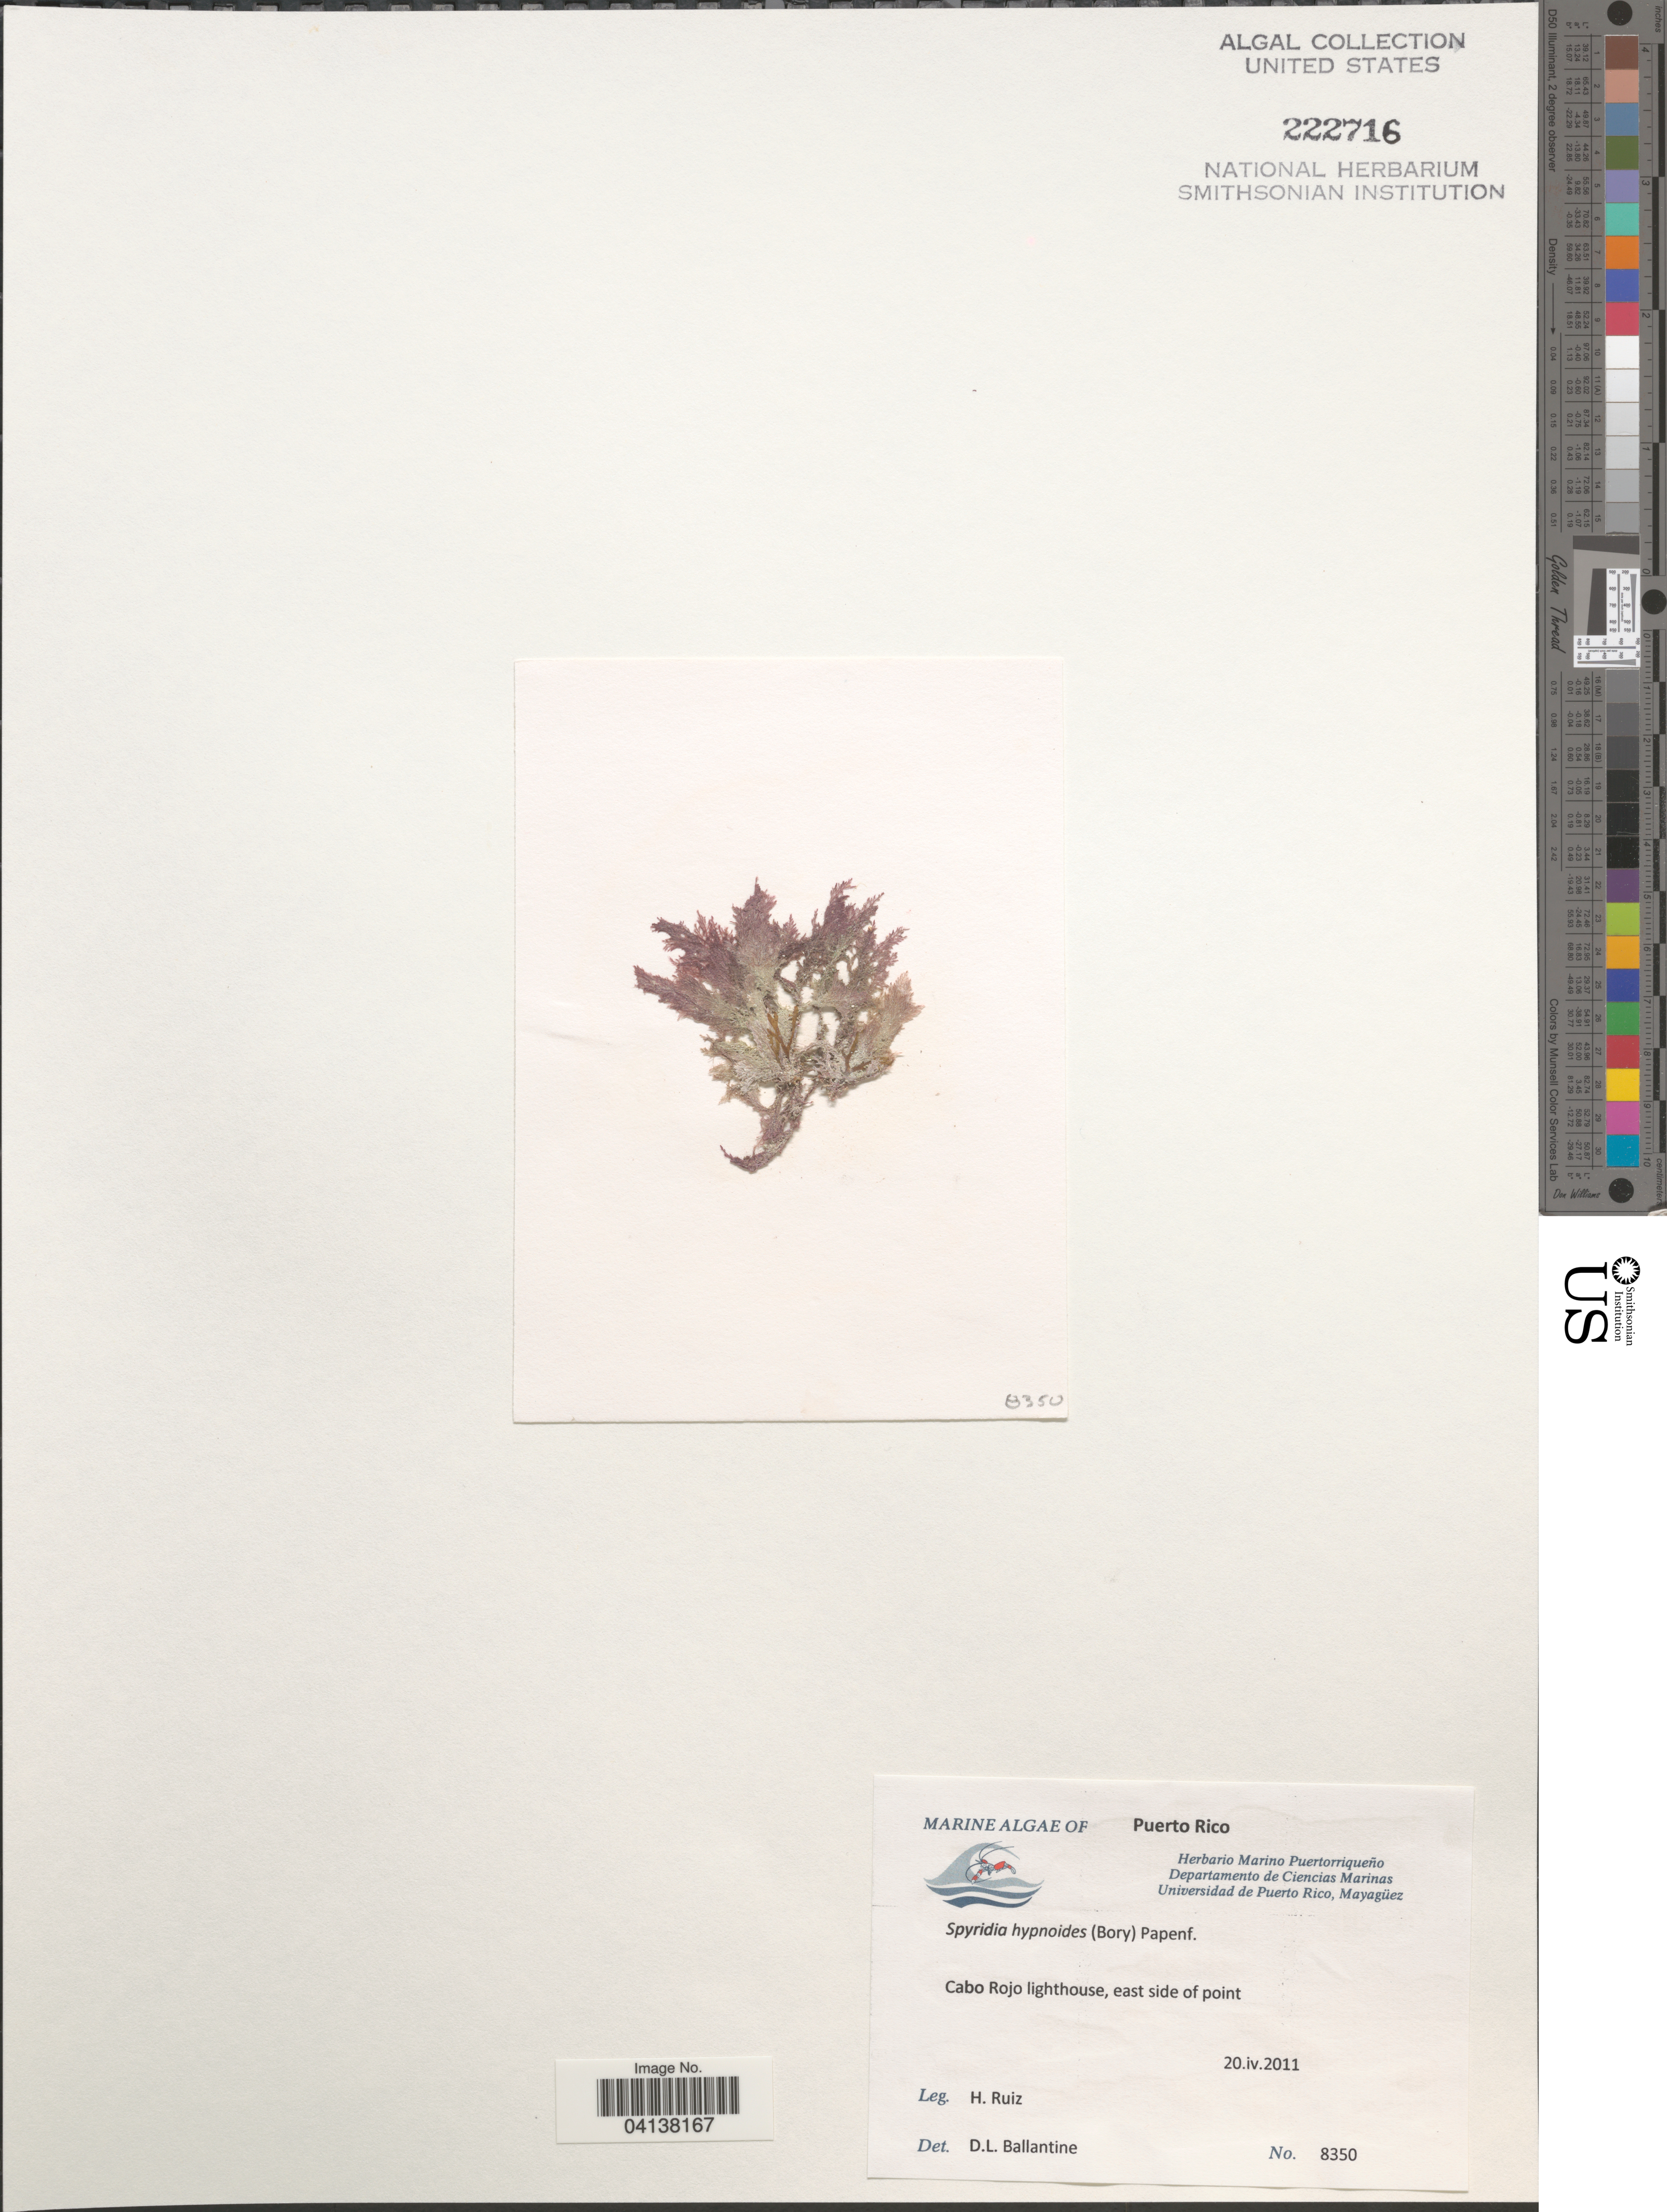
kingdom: Plantae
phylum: Rhodophyta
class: Florideophyceae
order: Ceramiales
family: Spyridiaceae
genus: Spyridia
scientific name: Spyridia hypnoides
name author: (Bory) Papenf.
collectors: H. Ruiz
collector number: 8350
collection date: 2011-04-20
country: Puerto Rico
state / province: Çabo Rojo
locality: Cabo Rojo lighthouse, east side of point.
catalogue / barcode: US 222716